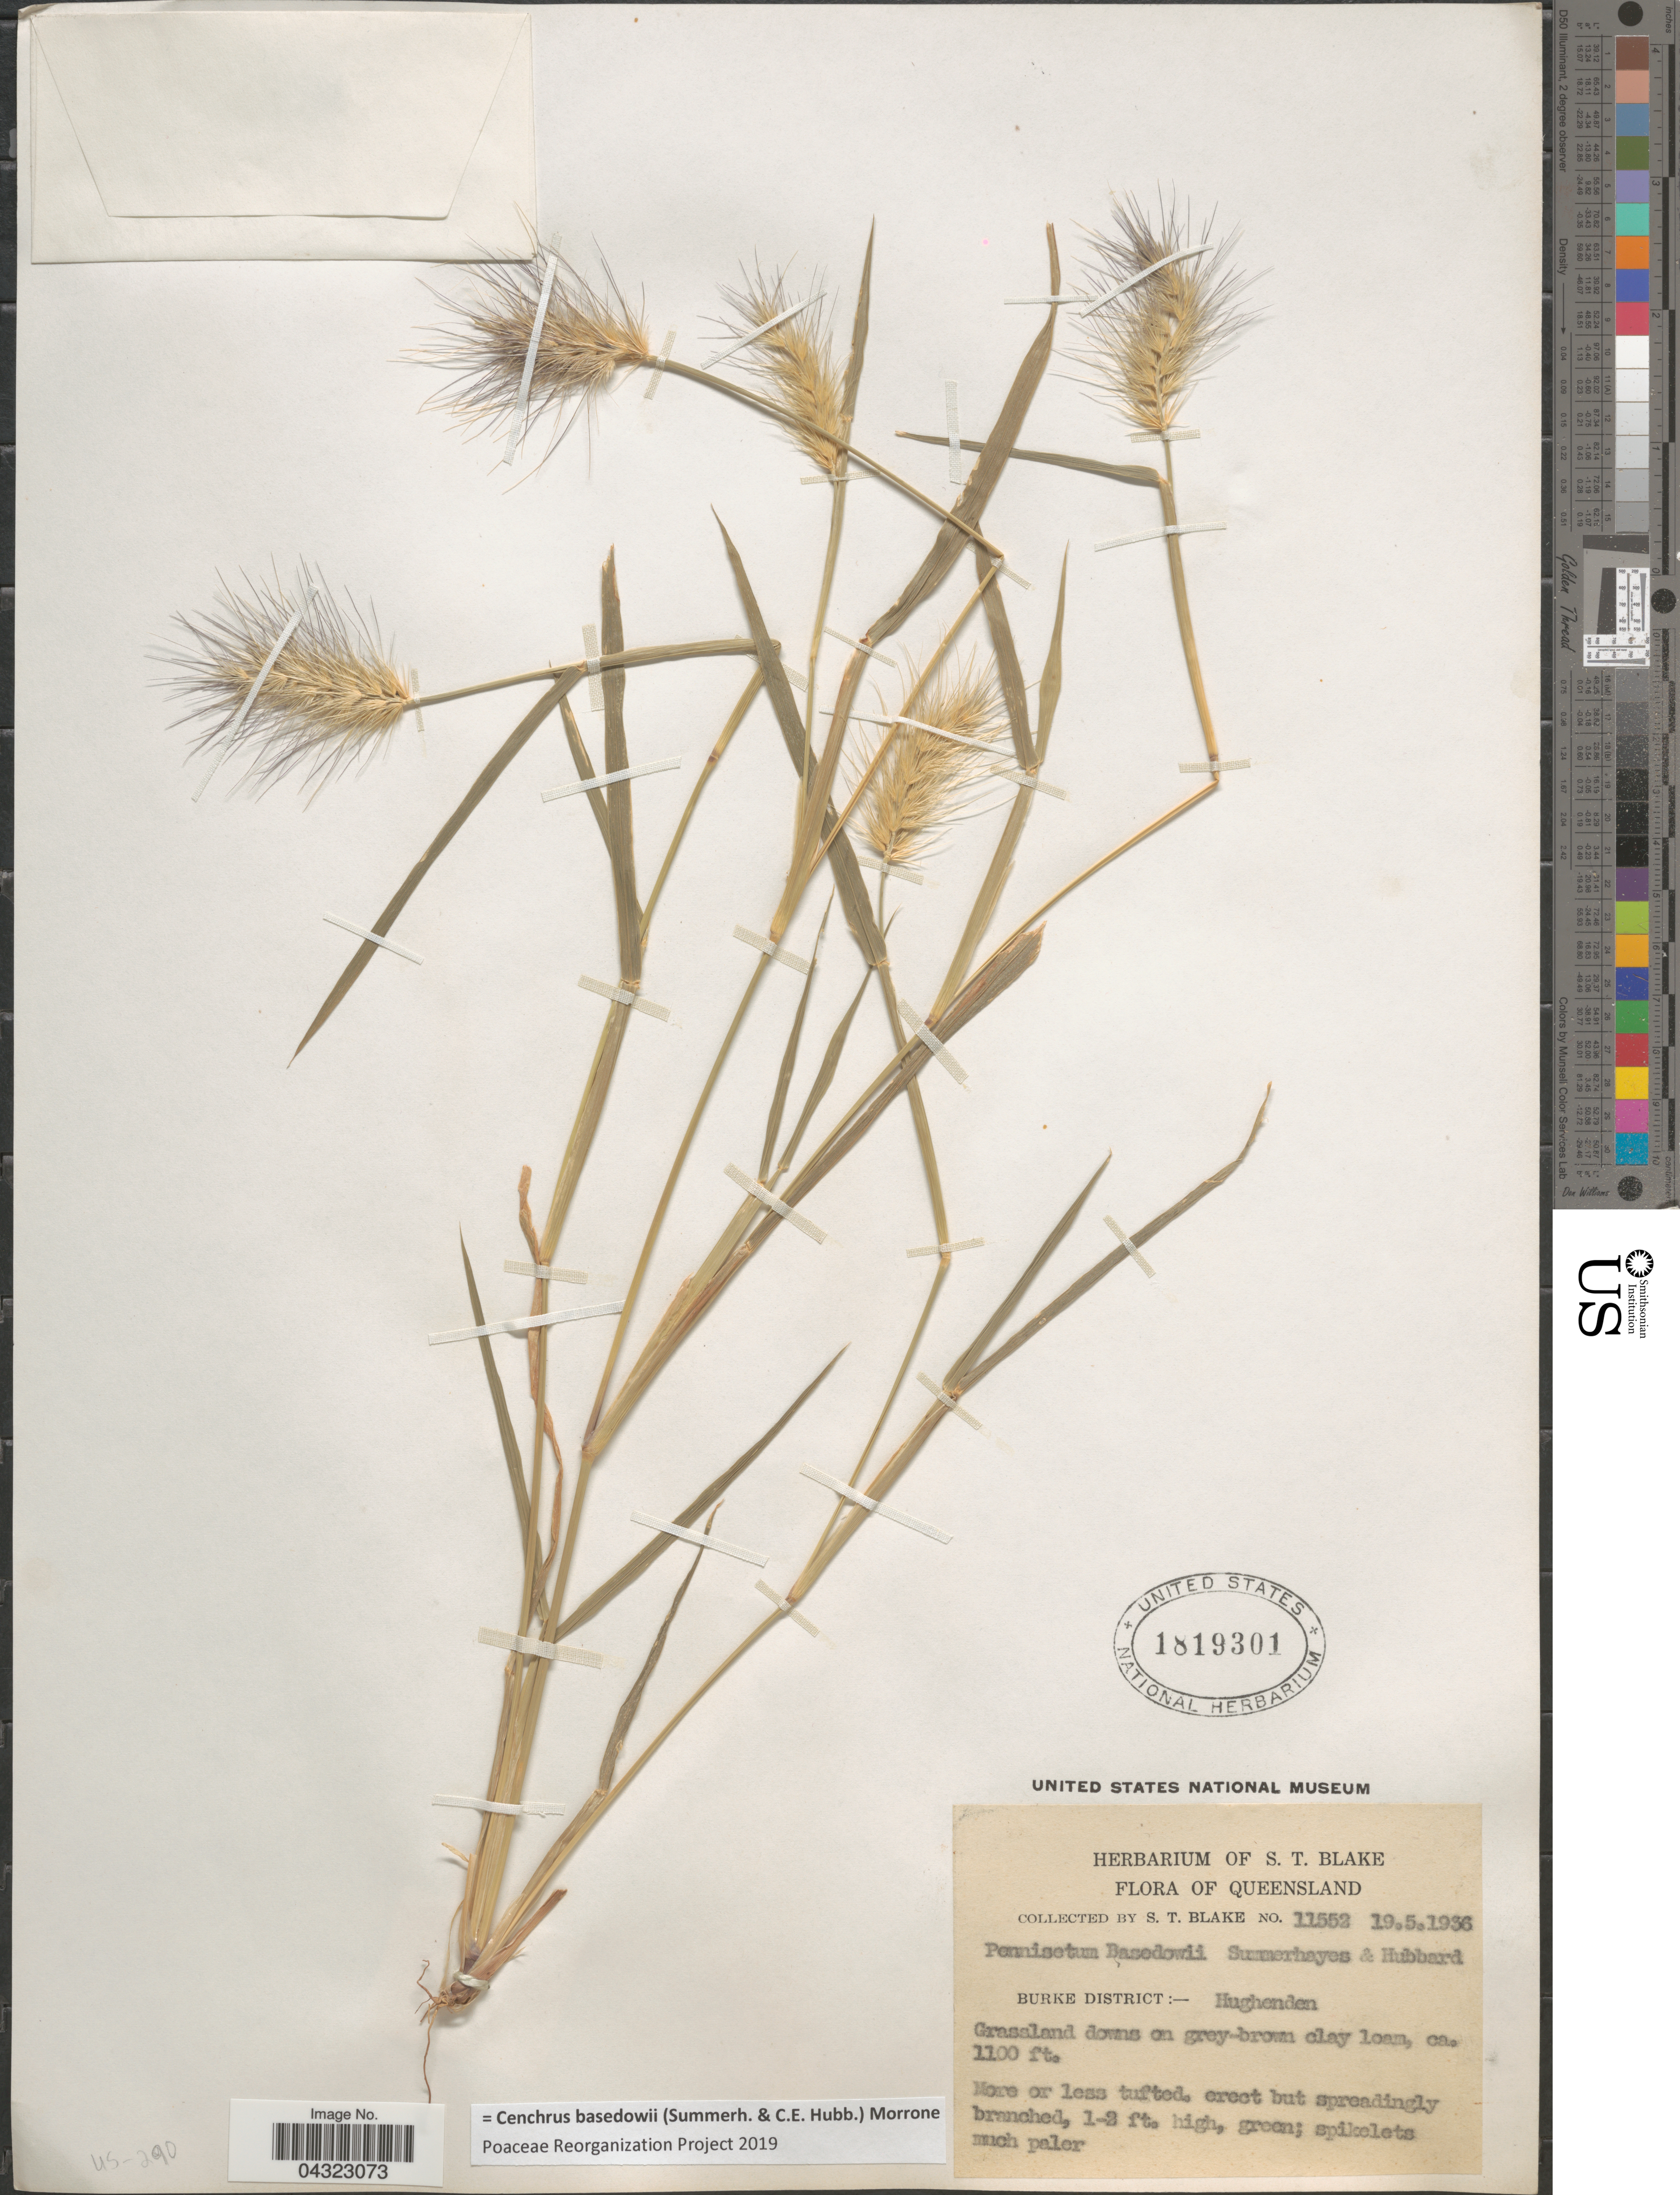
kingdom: Plantae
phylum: Tracheophyta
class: Liliopsida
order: Poales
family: Poaceae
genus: Cenchrus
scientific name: Cenchrus basedowii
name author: (Summerh. & C. E. Hubb.) Morrone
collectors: S. T. Blake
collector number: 11552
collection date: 1936-05-19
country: Australia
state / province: Queensland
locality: Burke District:-Hughenden. Grassland downs on grey-brown clay loam.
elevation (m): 335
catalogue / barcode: US 1819301